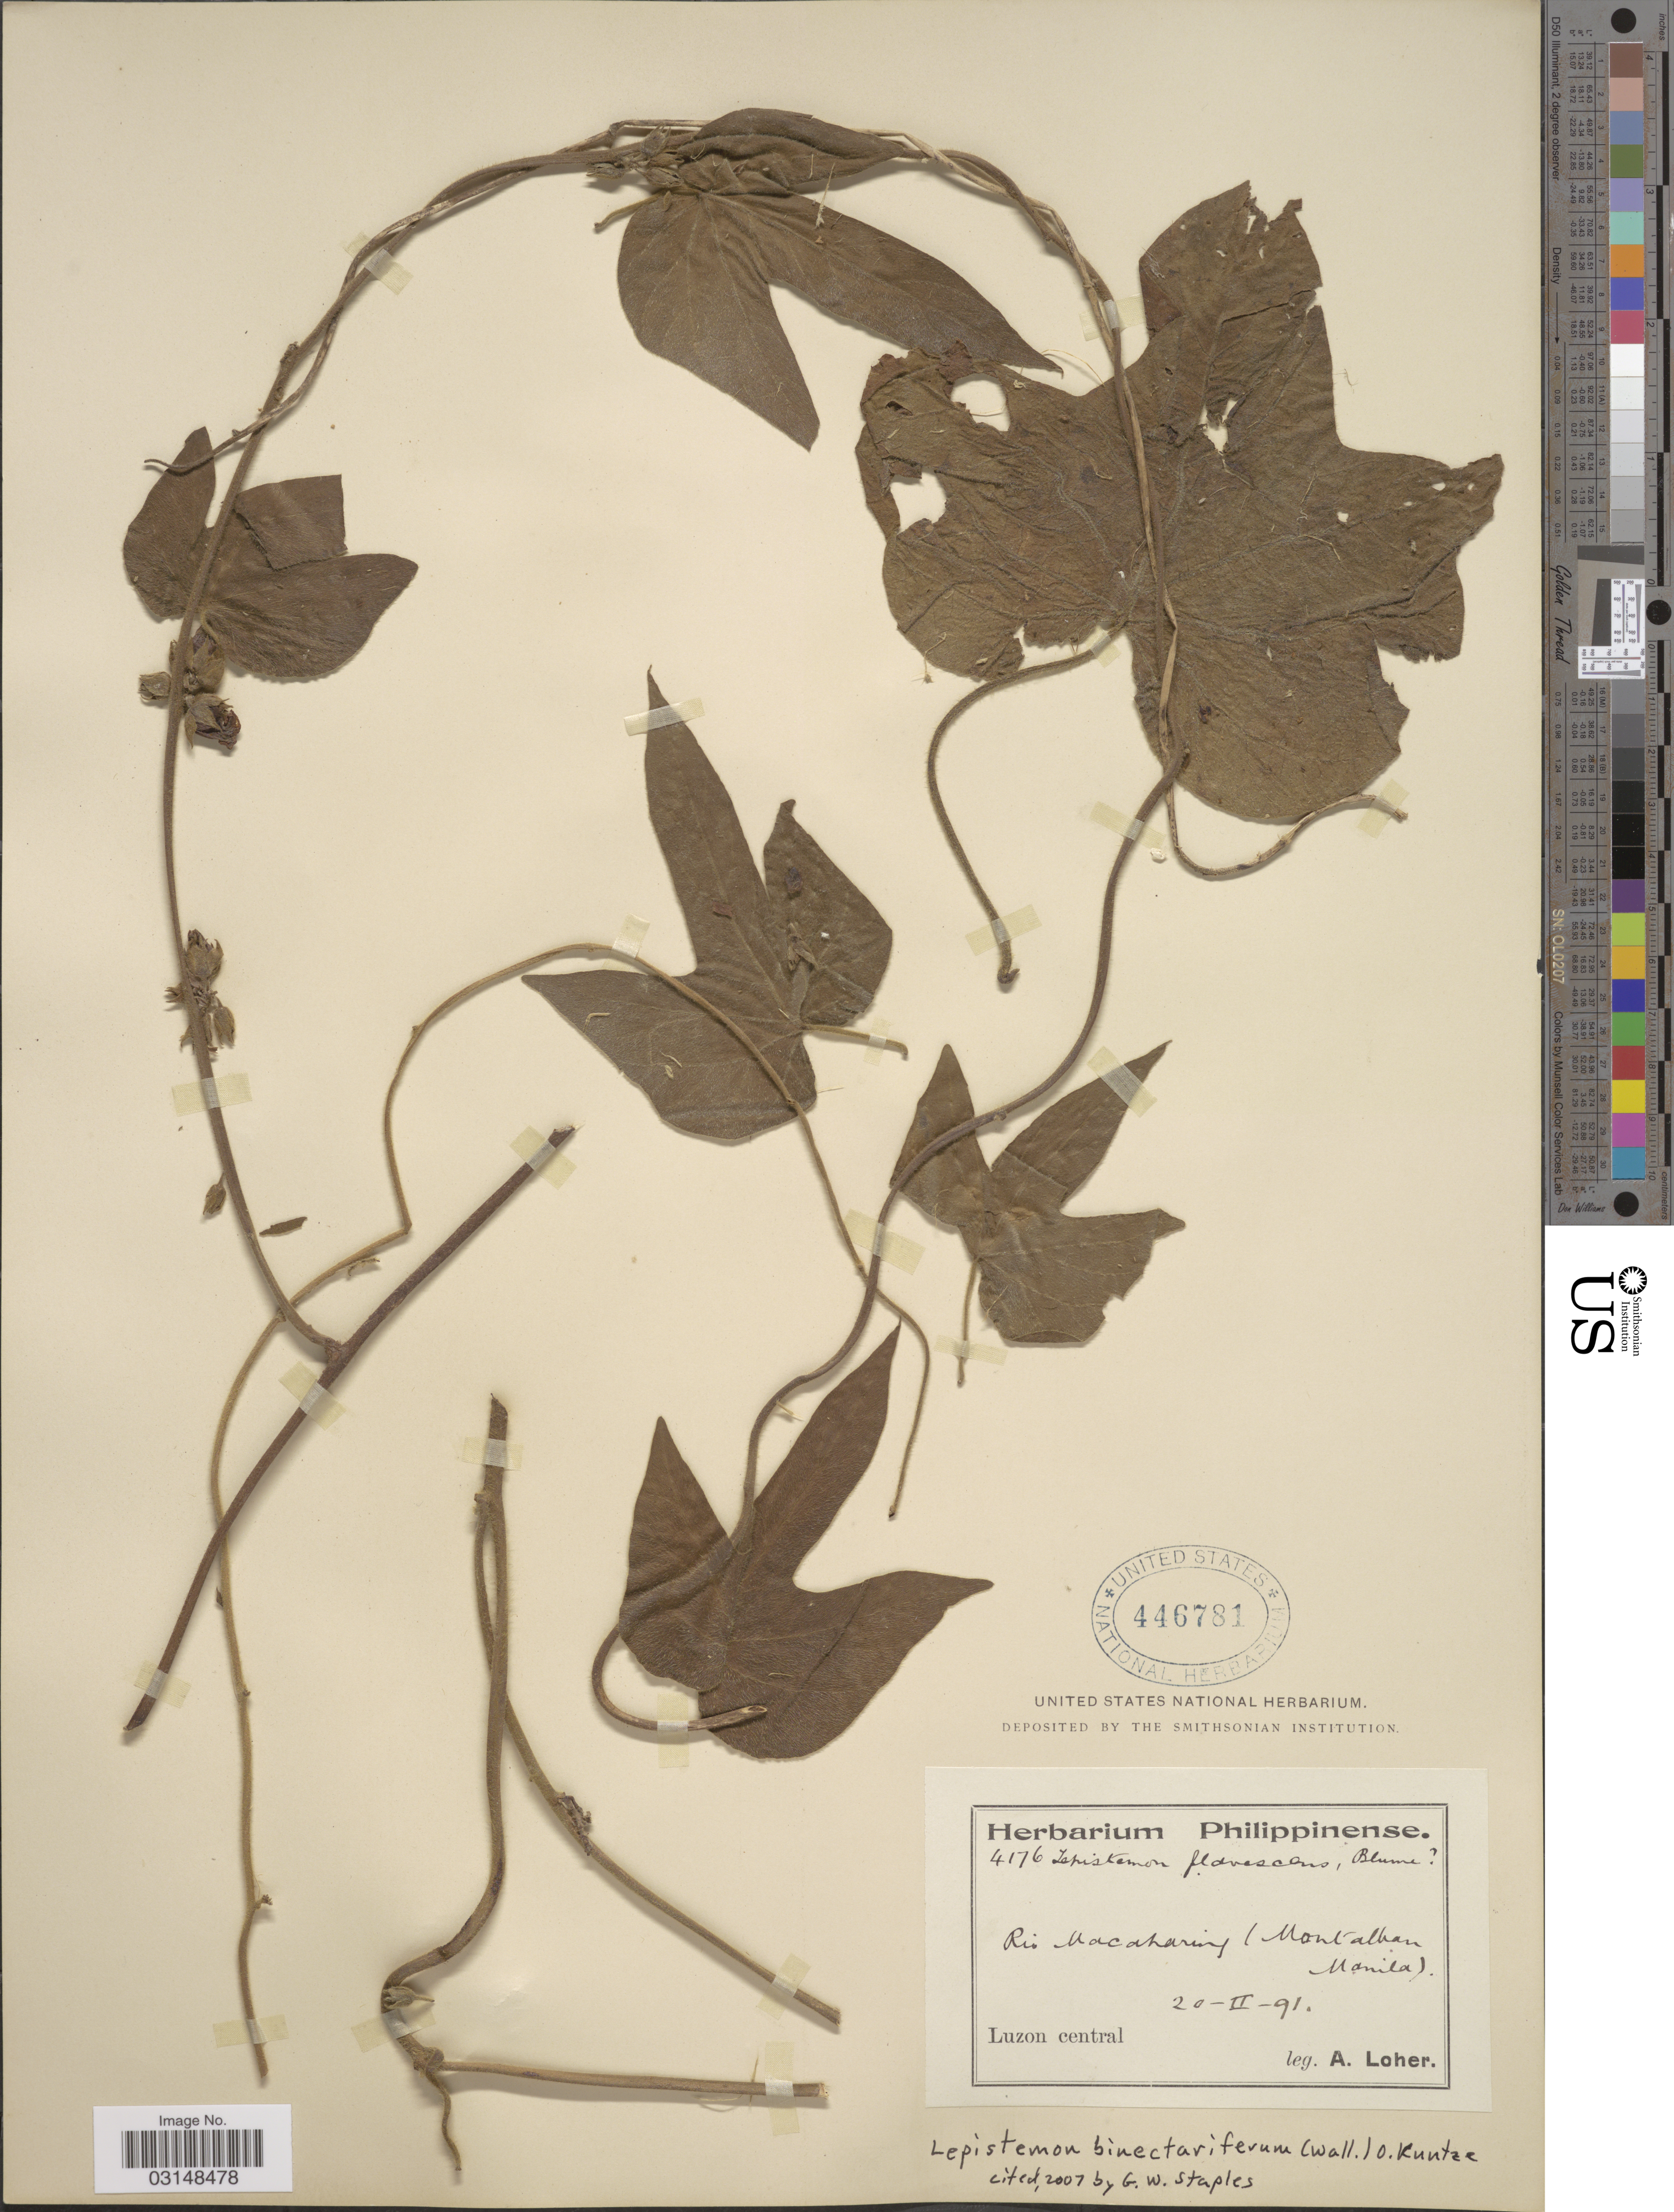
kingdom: Plantae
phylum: Tracheophyta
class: Magnoliopsida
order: Solanales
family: Convolvulaceae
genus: Lepistemon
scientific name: Lepistemon binectarifer var. binectarifer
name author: (Wall.) Kuntze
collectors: A. Loher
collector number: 4176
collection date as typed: Transcribed d/m/y: 20/2/91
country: Philippines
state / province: Central Luzon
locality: Rio Macaharing (Montalban, Manila), Luzon central.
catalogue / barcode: US 446781